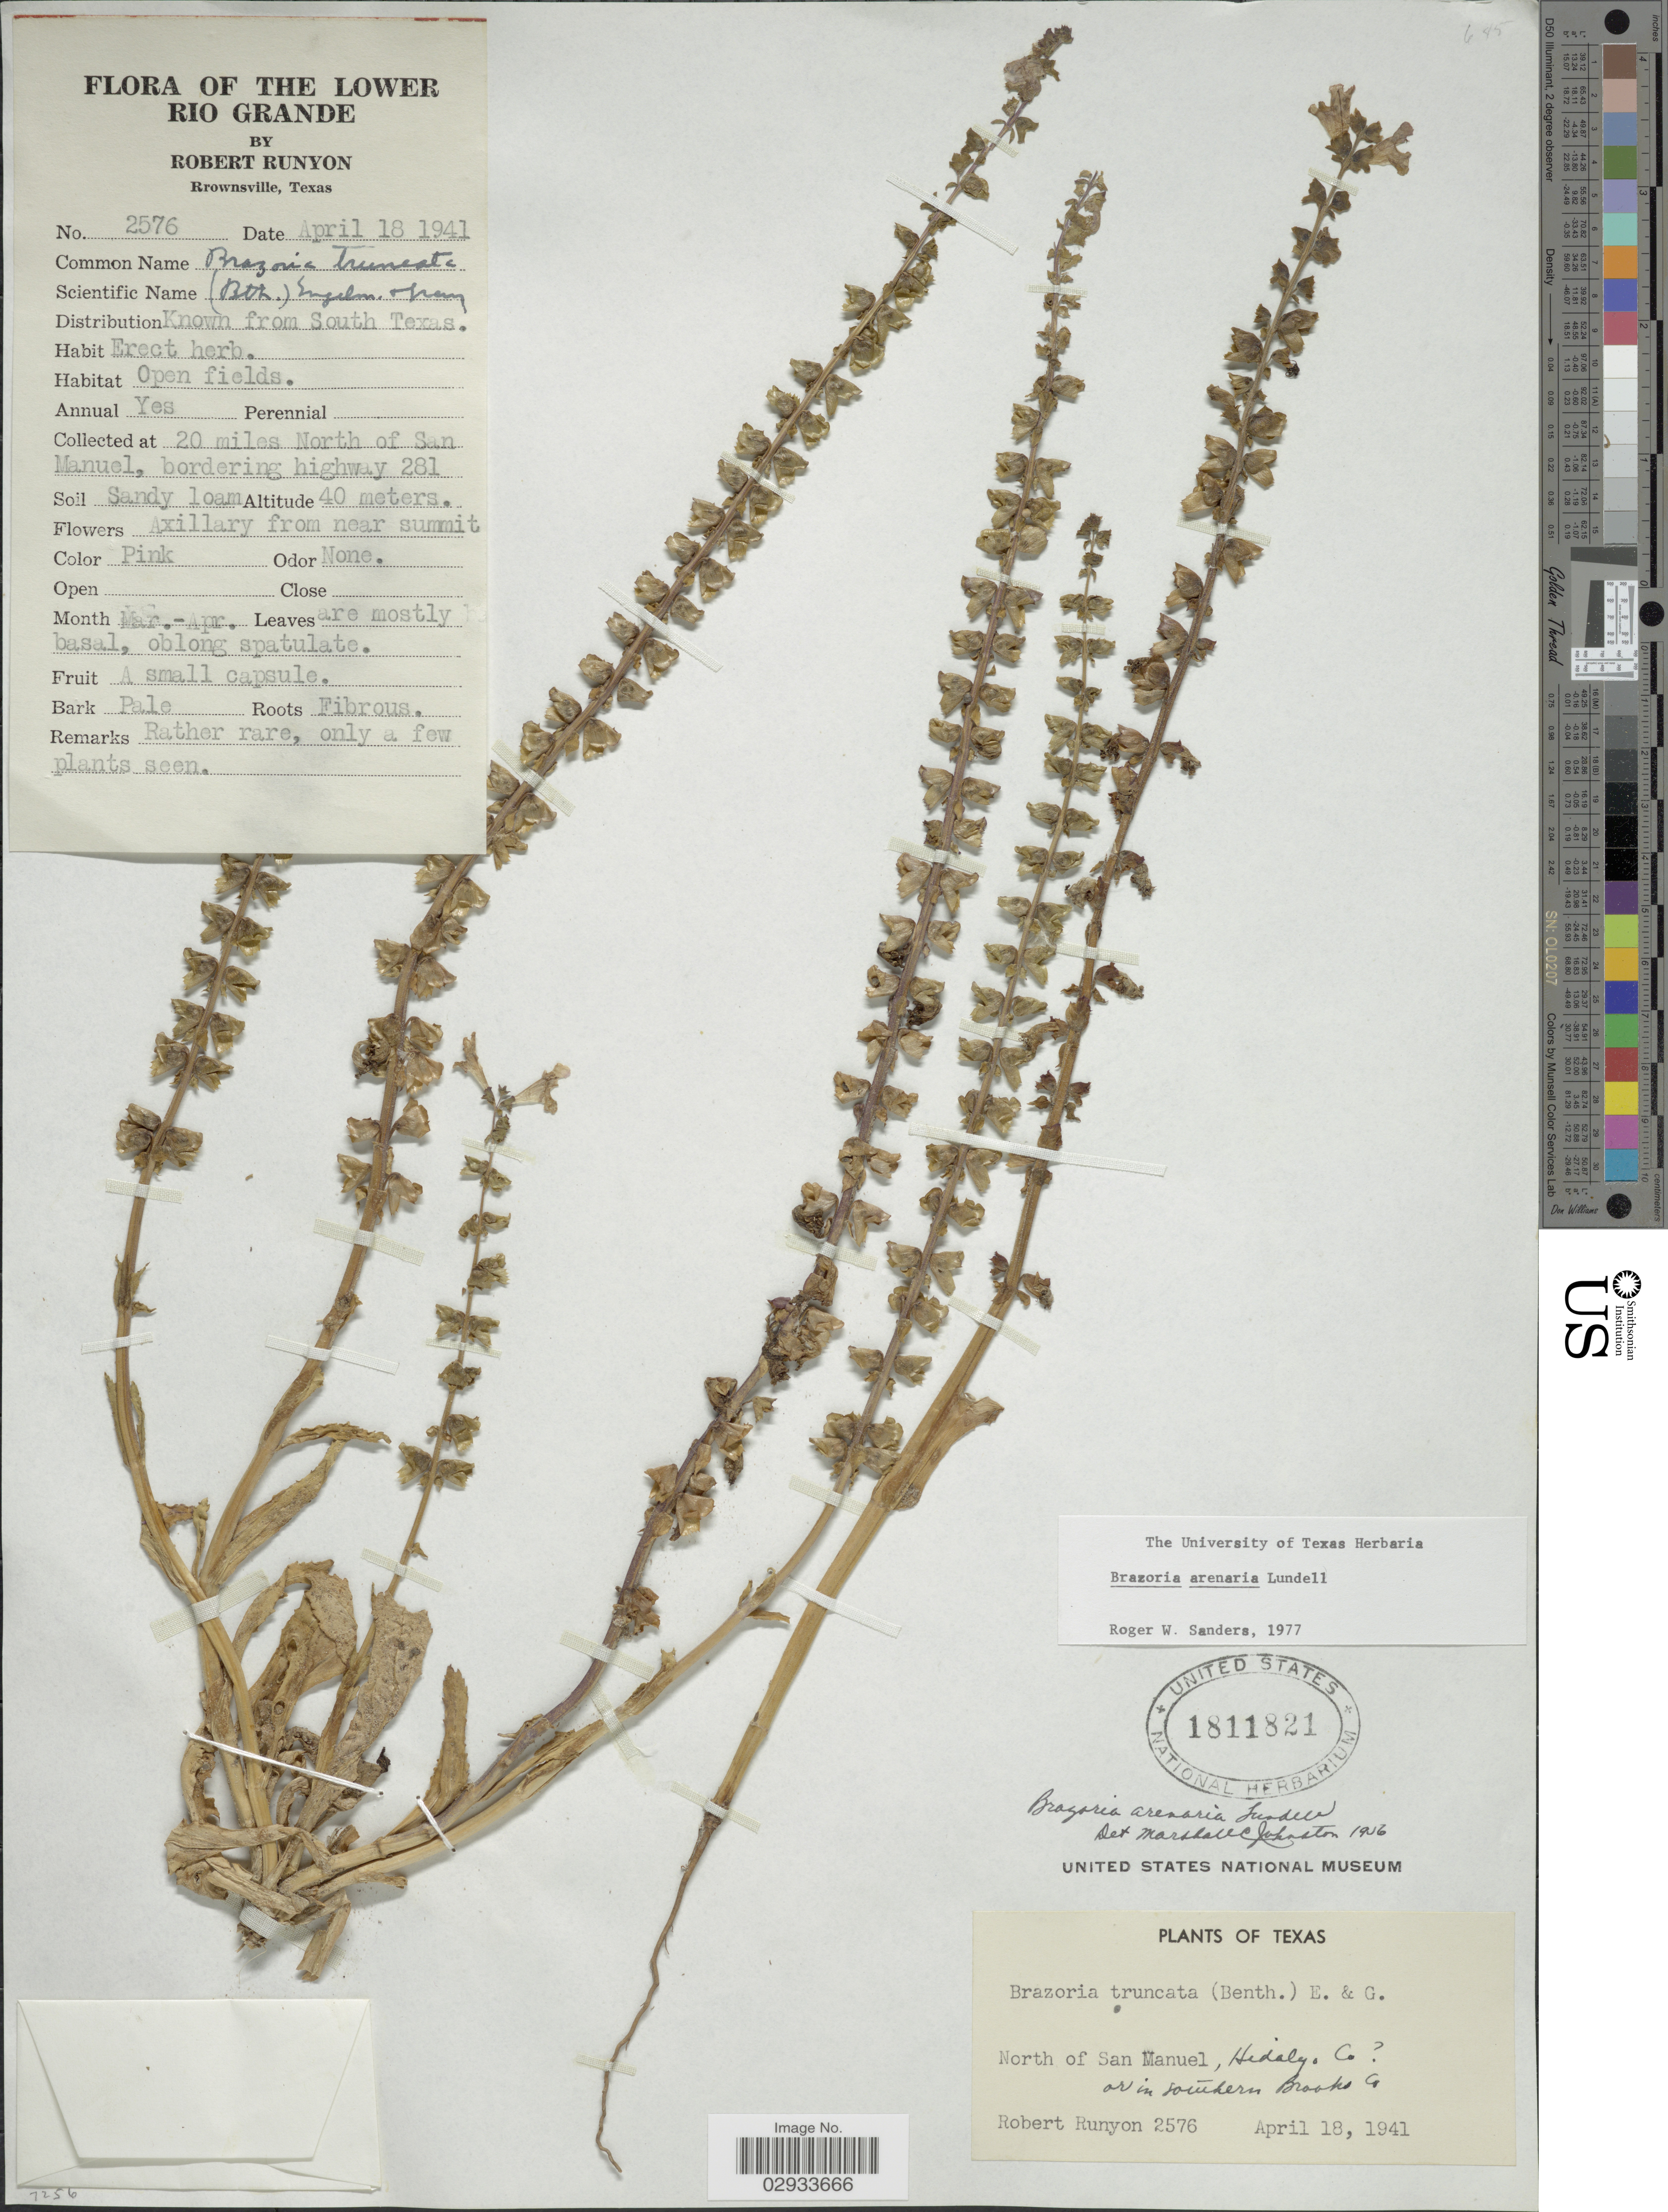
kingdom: Plantae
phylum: Tracheophyta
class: Magnoliopsida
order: Lamiales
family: Lamiaceae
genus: Brazoria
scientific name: Brazoria arenaria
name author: Lundell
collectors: R. Runyon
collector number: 2576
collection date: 1941-04-18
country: United States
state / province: Texas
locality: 20 miles North of San Manuel, Hidalgo Co. or in southern Brooks Co., Bordering highway 281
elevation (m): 40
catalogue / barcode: US 1811821